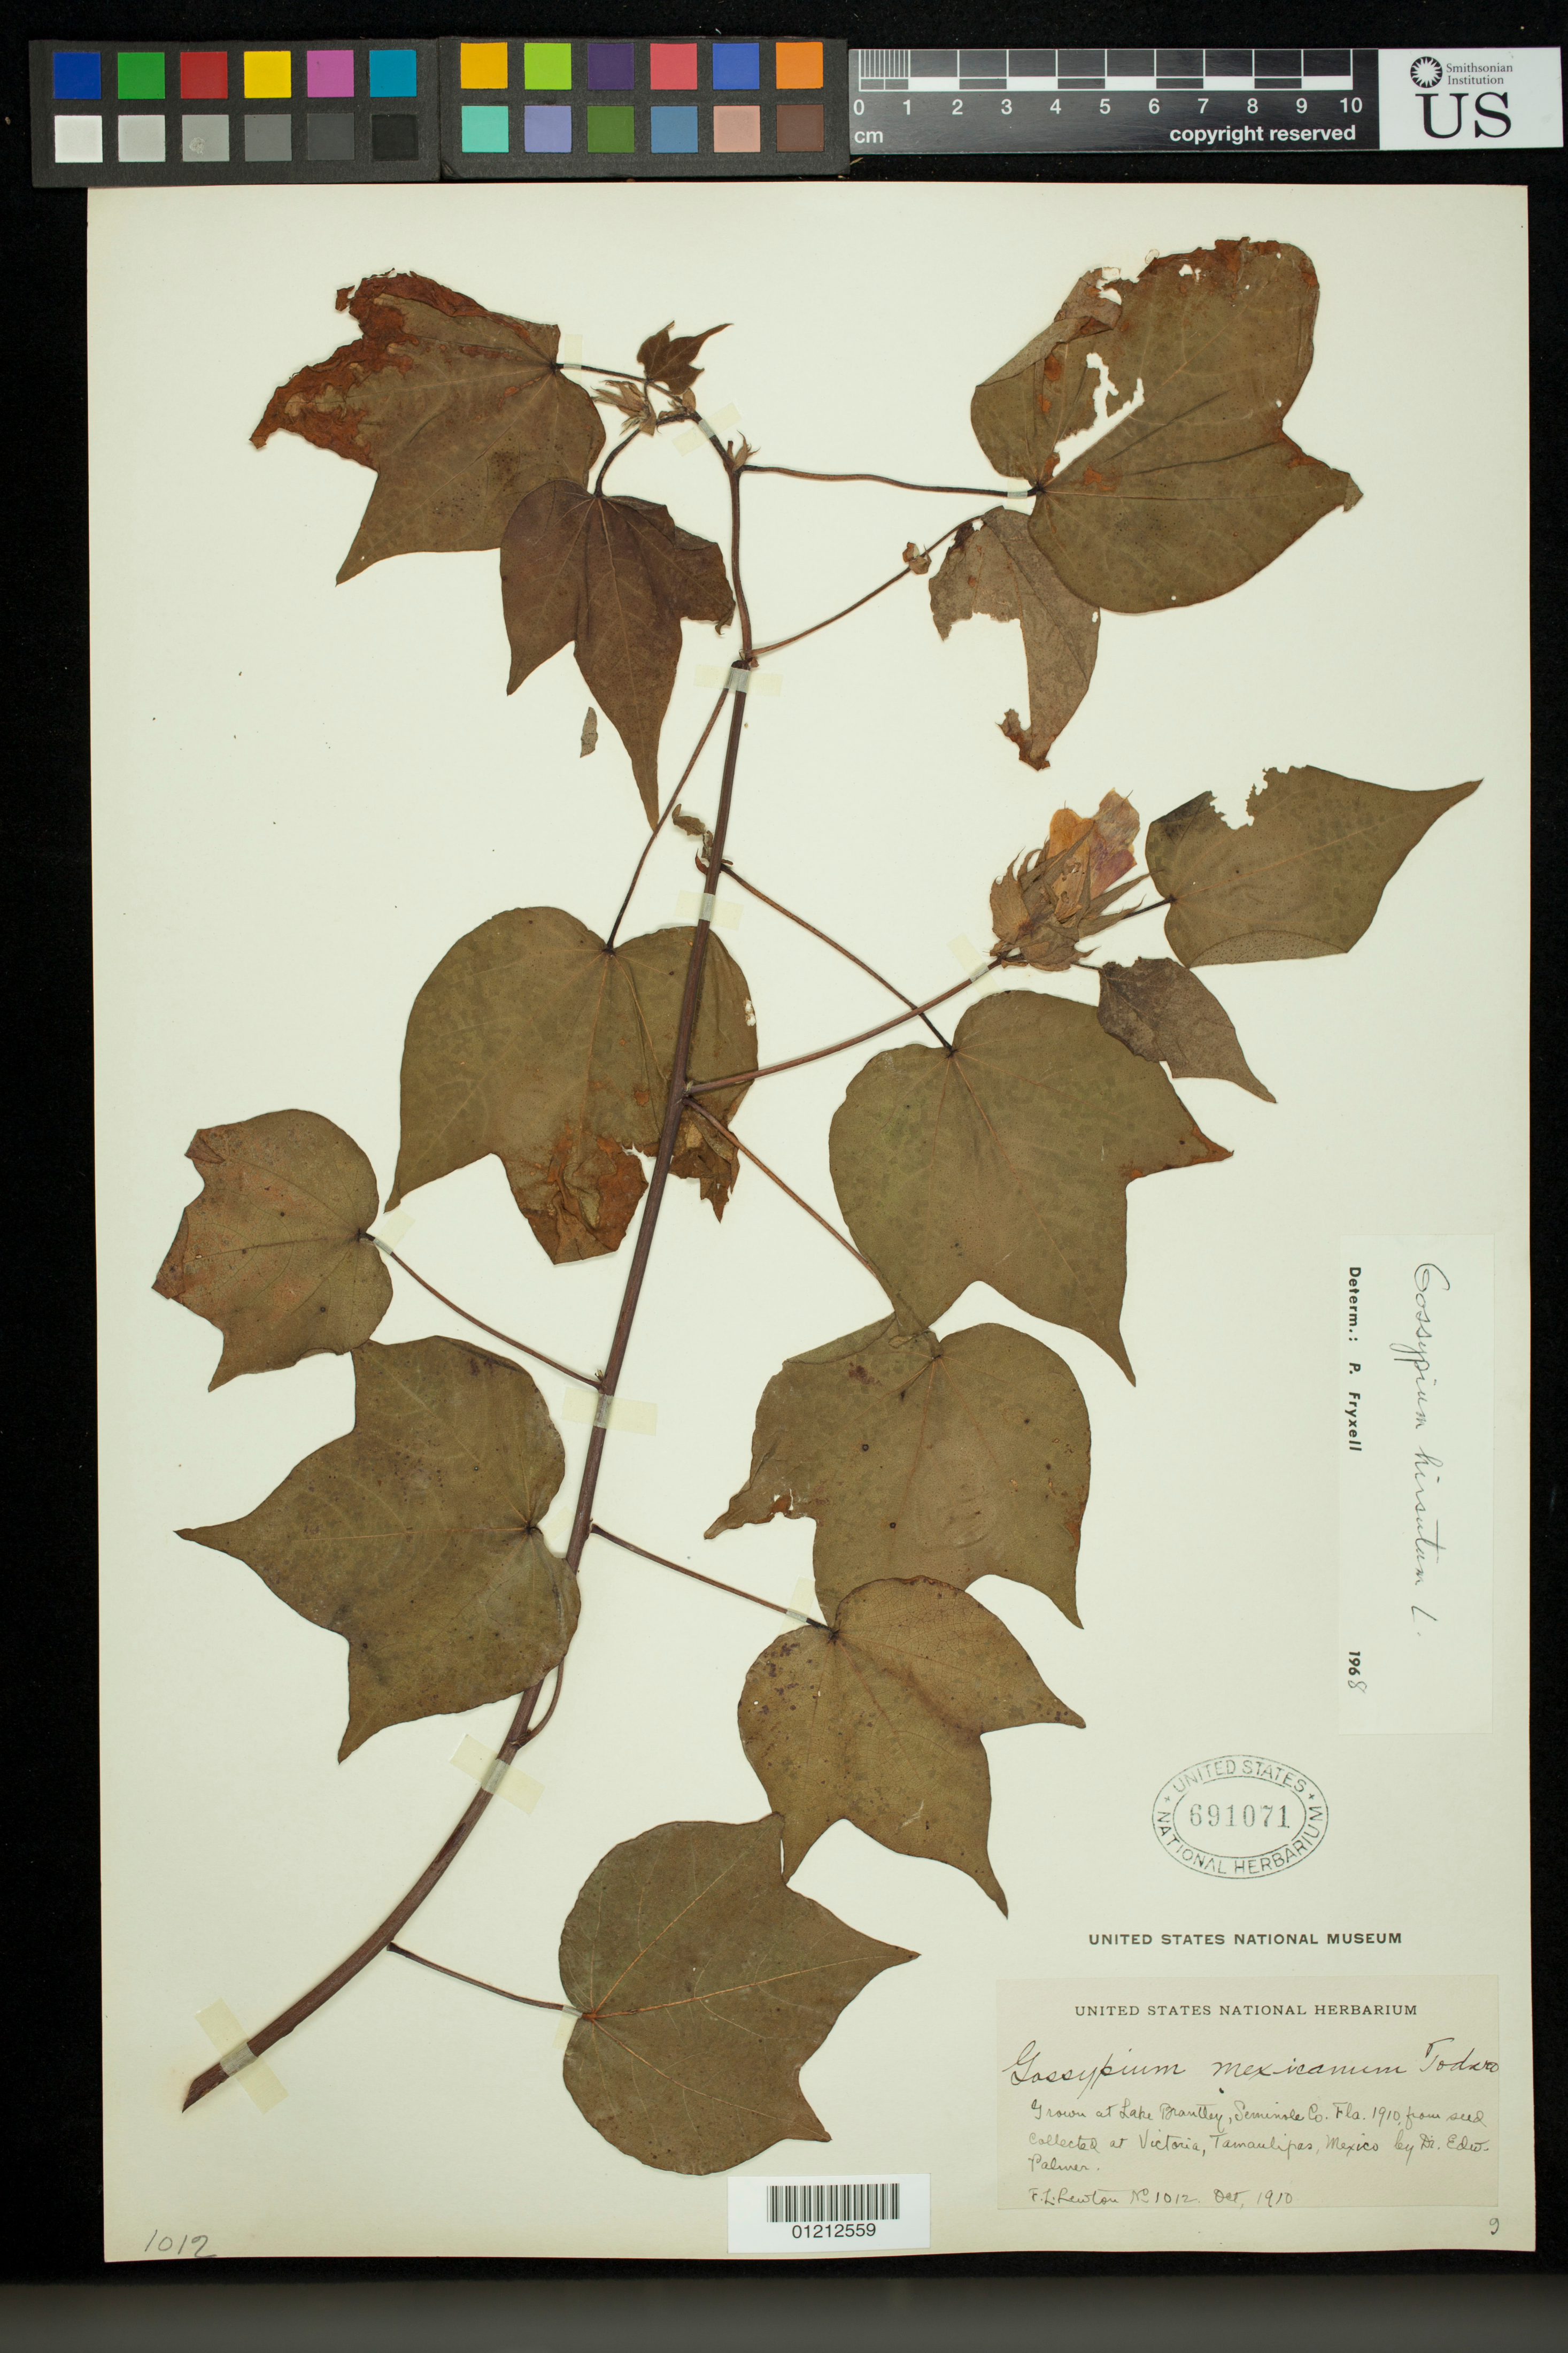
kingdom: Plantae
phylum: Tracheophyta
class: Magnoliopsida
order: Malvales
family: Malvaceae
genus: Gossypium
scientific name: Gossypium hirsutum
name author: L.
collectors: F. L. Lewton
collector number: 1012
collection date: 1910-10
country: United States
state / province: Florida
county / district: Seminole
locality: Grown at Lake Brantley, from seed collected at Victoria, Tamaulipas, Mexico by Dr. Edw. Palmer.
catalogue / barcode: US 691071